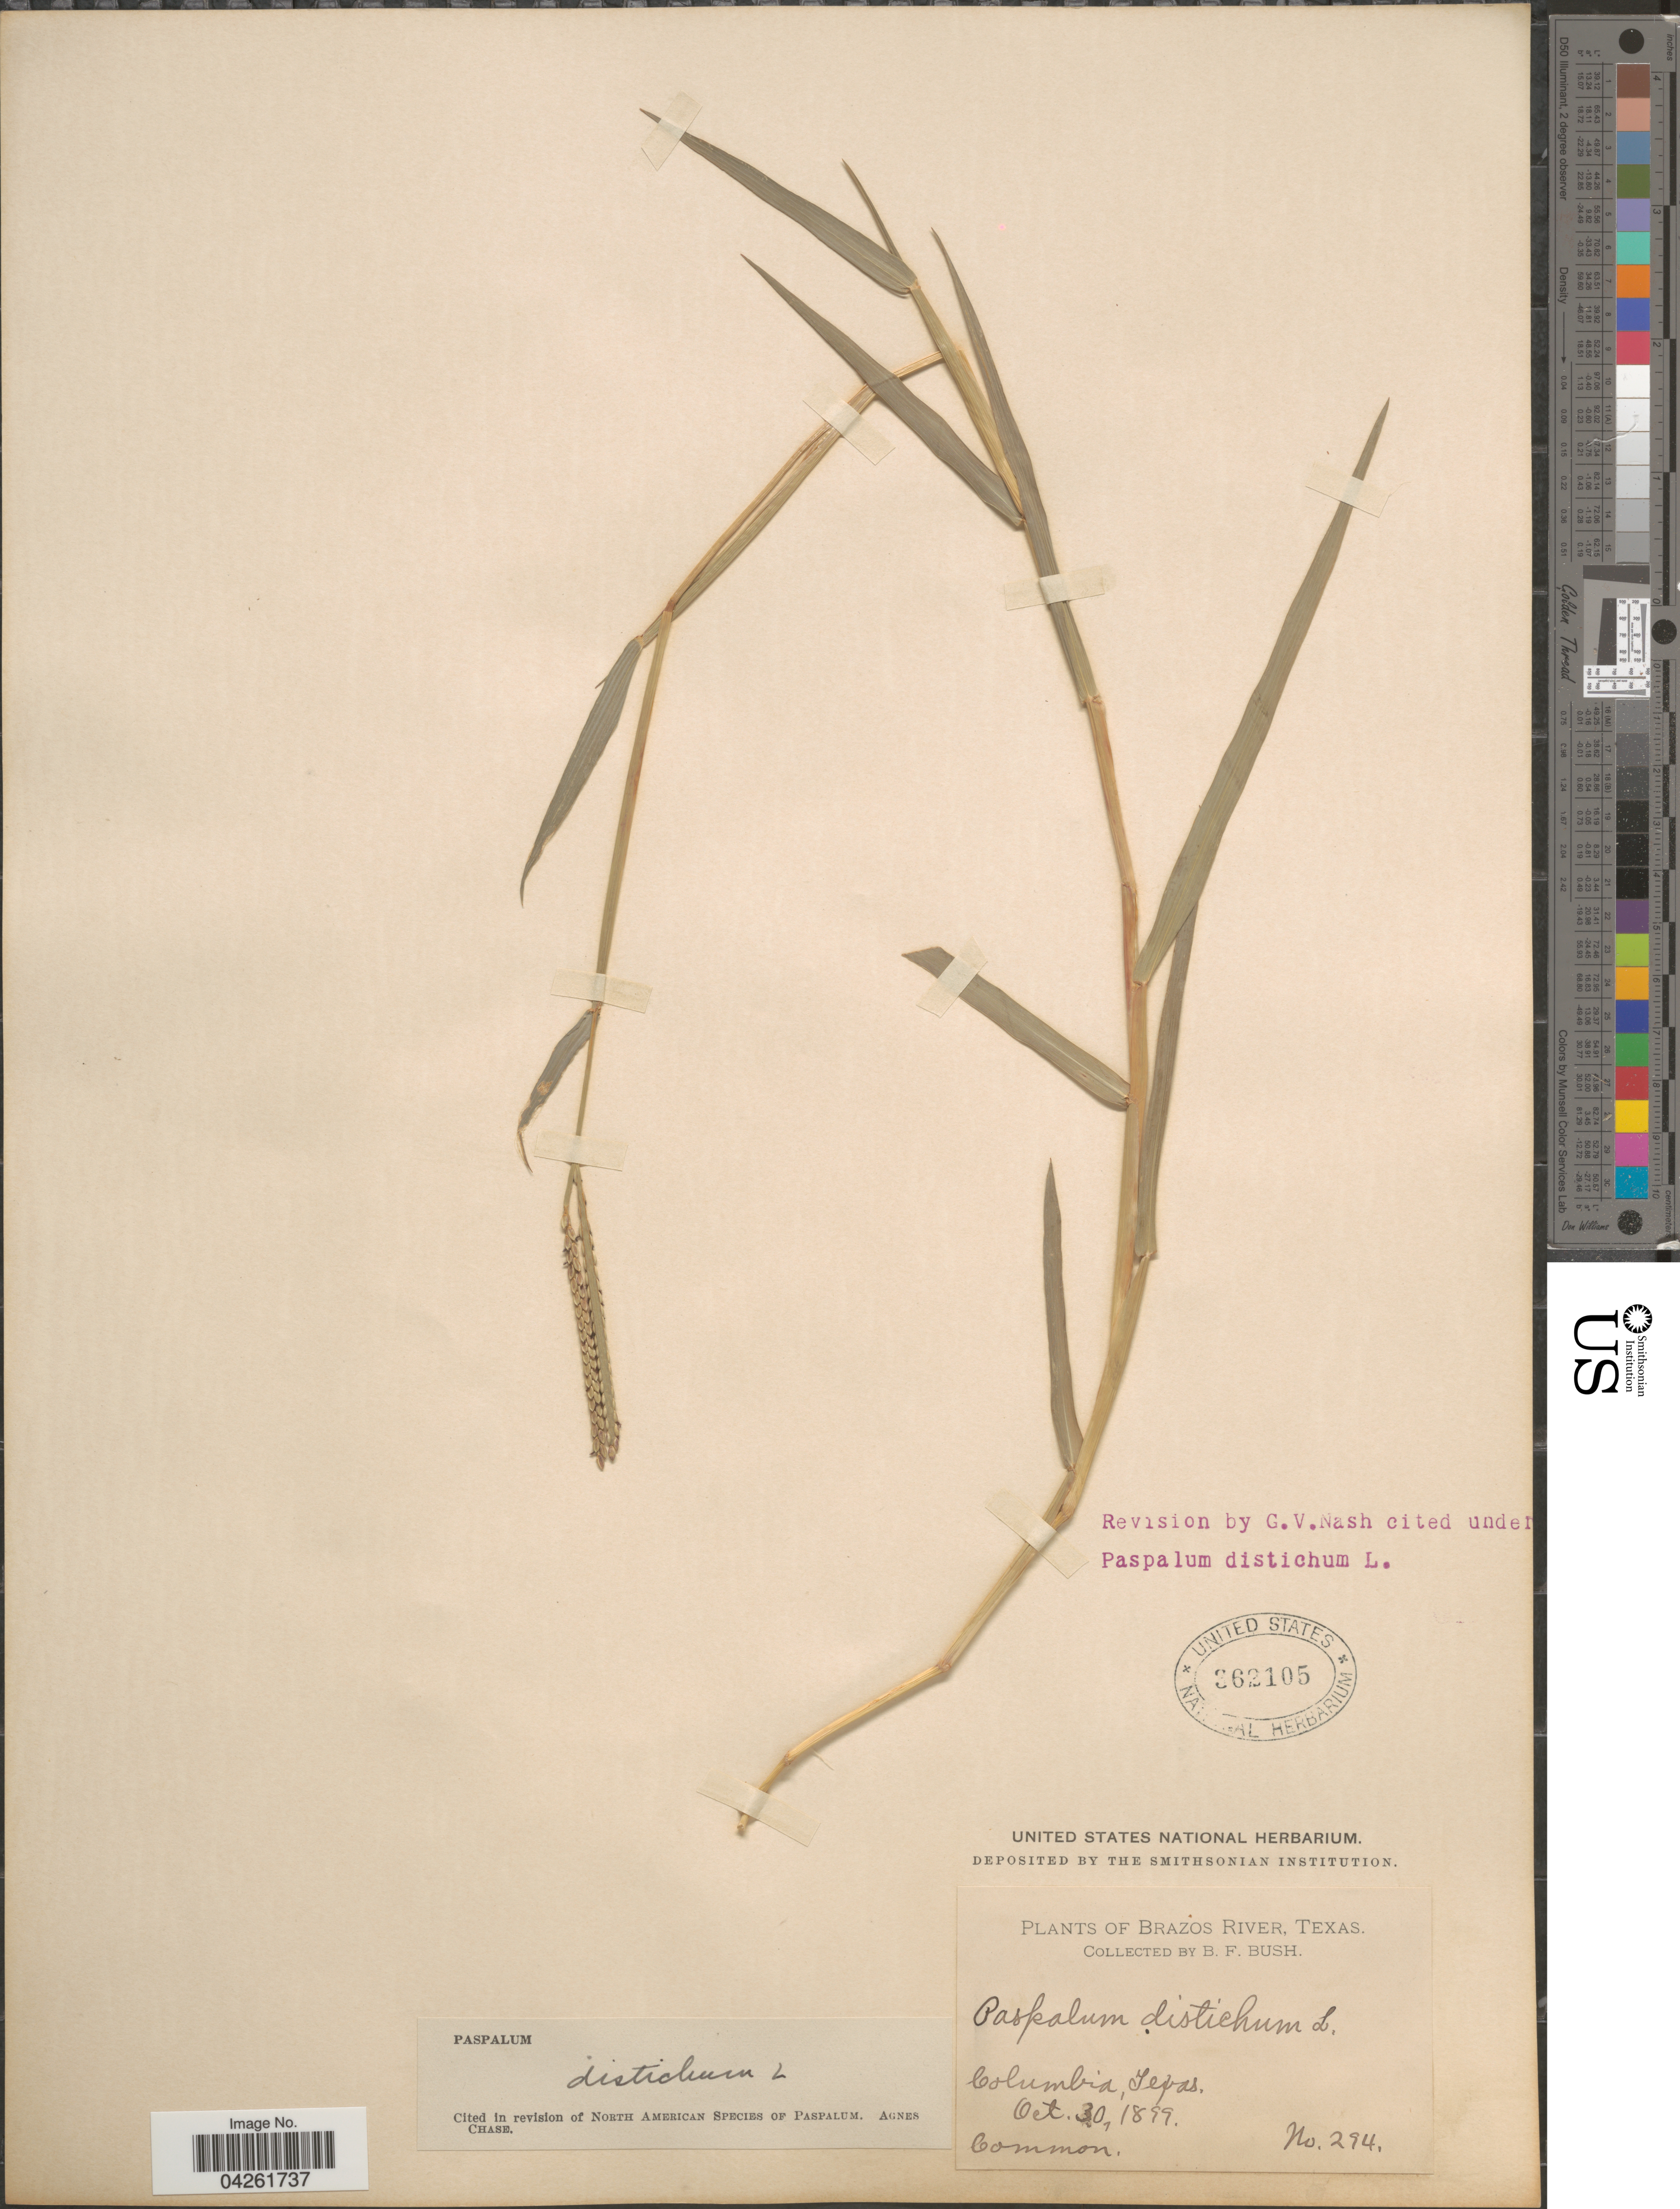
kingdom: Plantae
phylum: Tracheophyta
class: Liliopsida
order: Poales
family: Poaceae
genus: Paspalum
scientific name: Paspalum distichum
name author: L.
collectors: B. F. Bush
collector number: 294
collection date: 1899-10-30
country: United States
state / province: Texas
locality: Brazos River. Columbia.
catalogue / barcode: US 362105